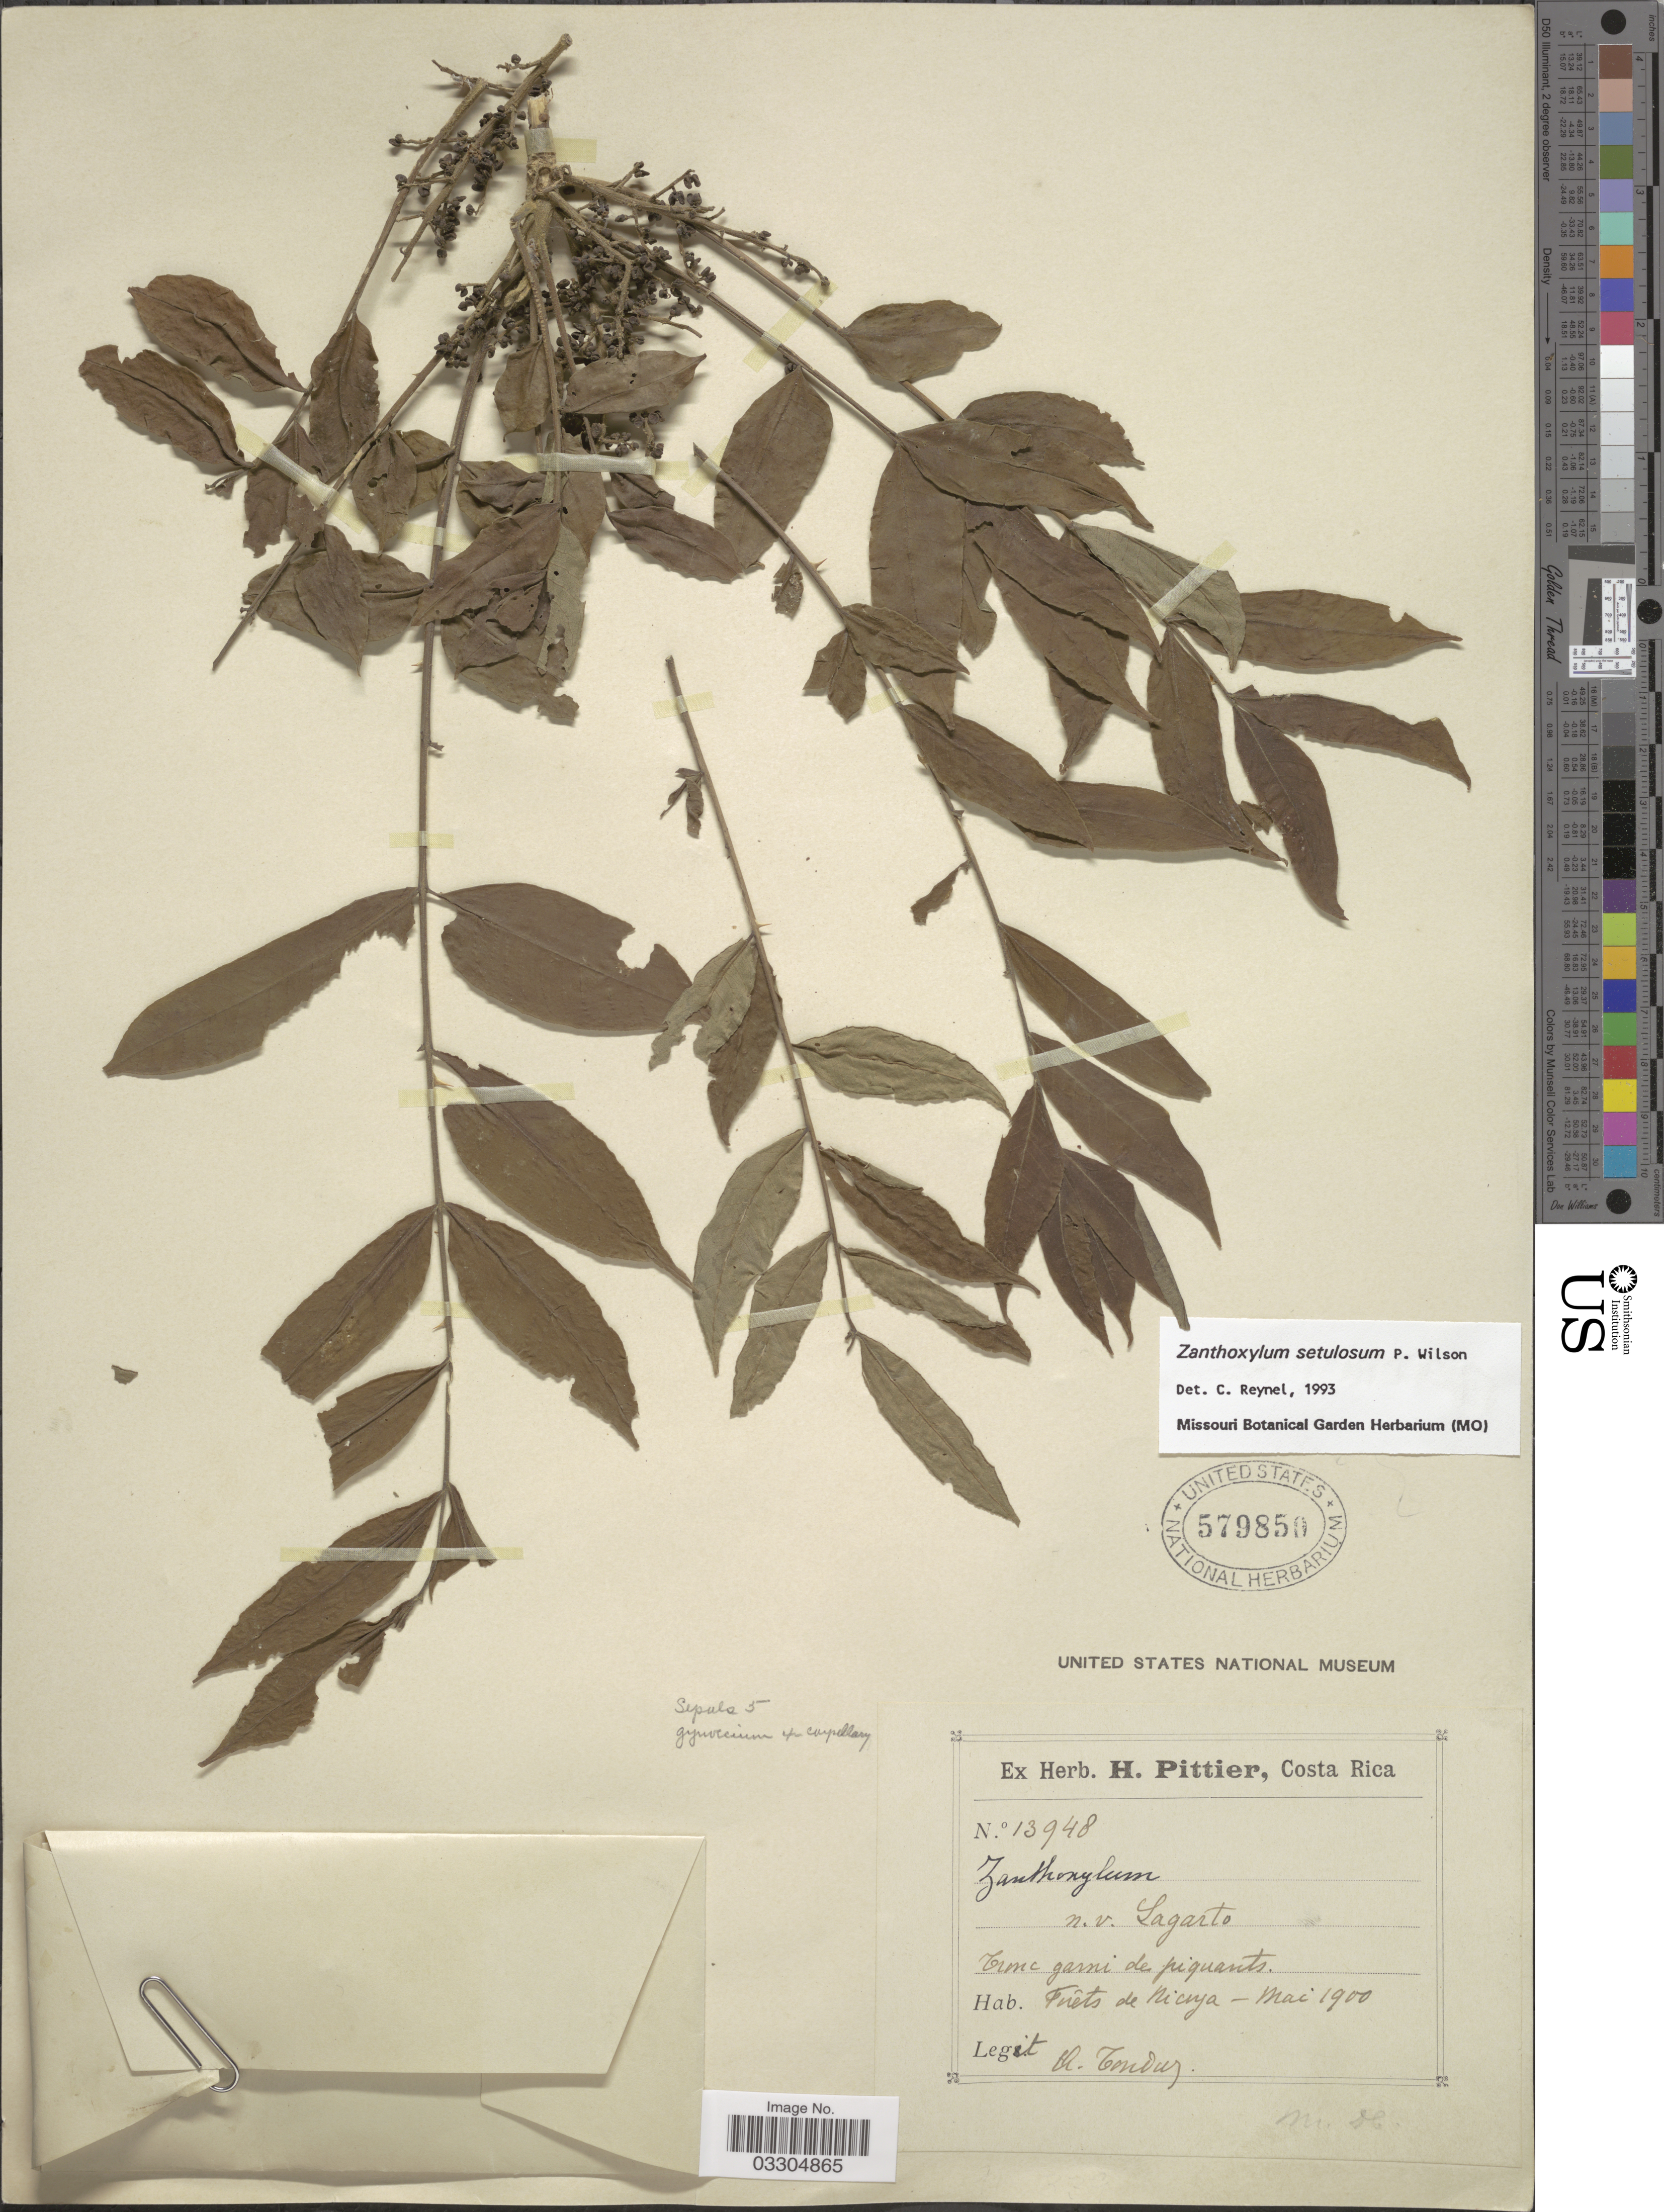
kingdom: Plantae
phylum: Tracheophyta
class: Magnoliopsida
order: Sapindales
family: Rutaceae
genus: Zanthoxylum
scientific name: Zanthoxylum setulosum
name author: P. Wilson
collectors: A. Tonduz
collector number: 13948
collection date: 1900-05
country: Costa Rica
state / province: Guanacaste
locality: Forêts de Nicoya.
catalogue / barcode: US 579850